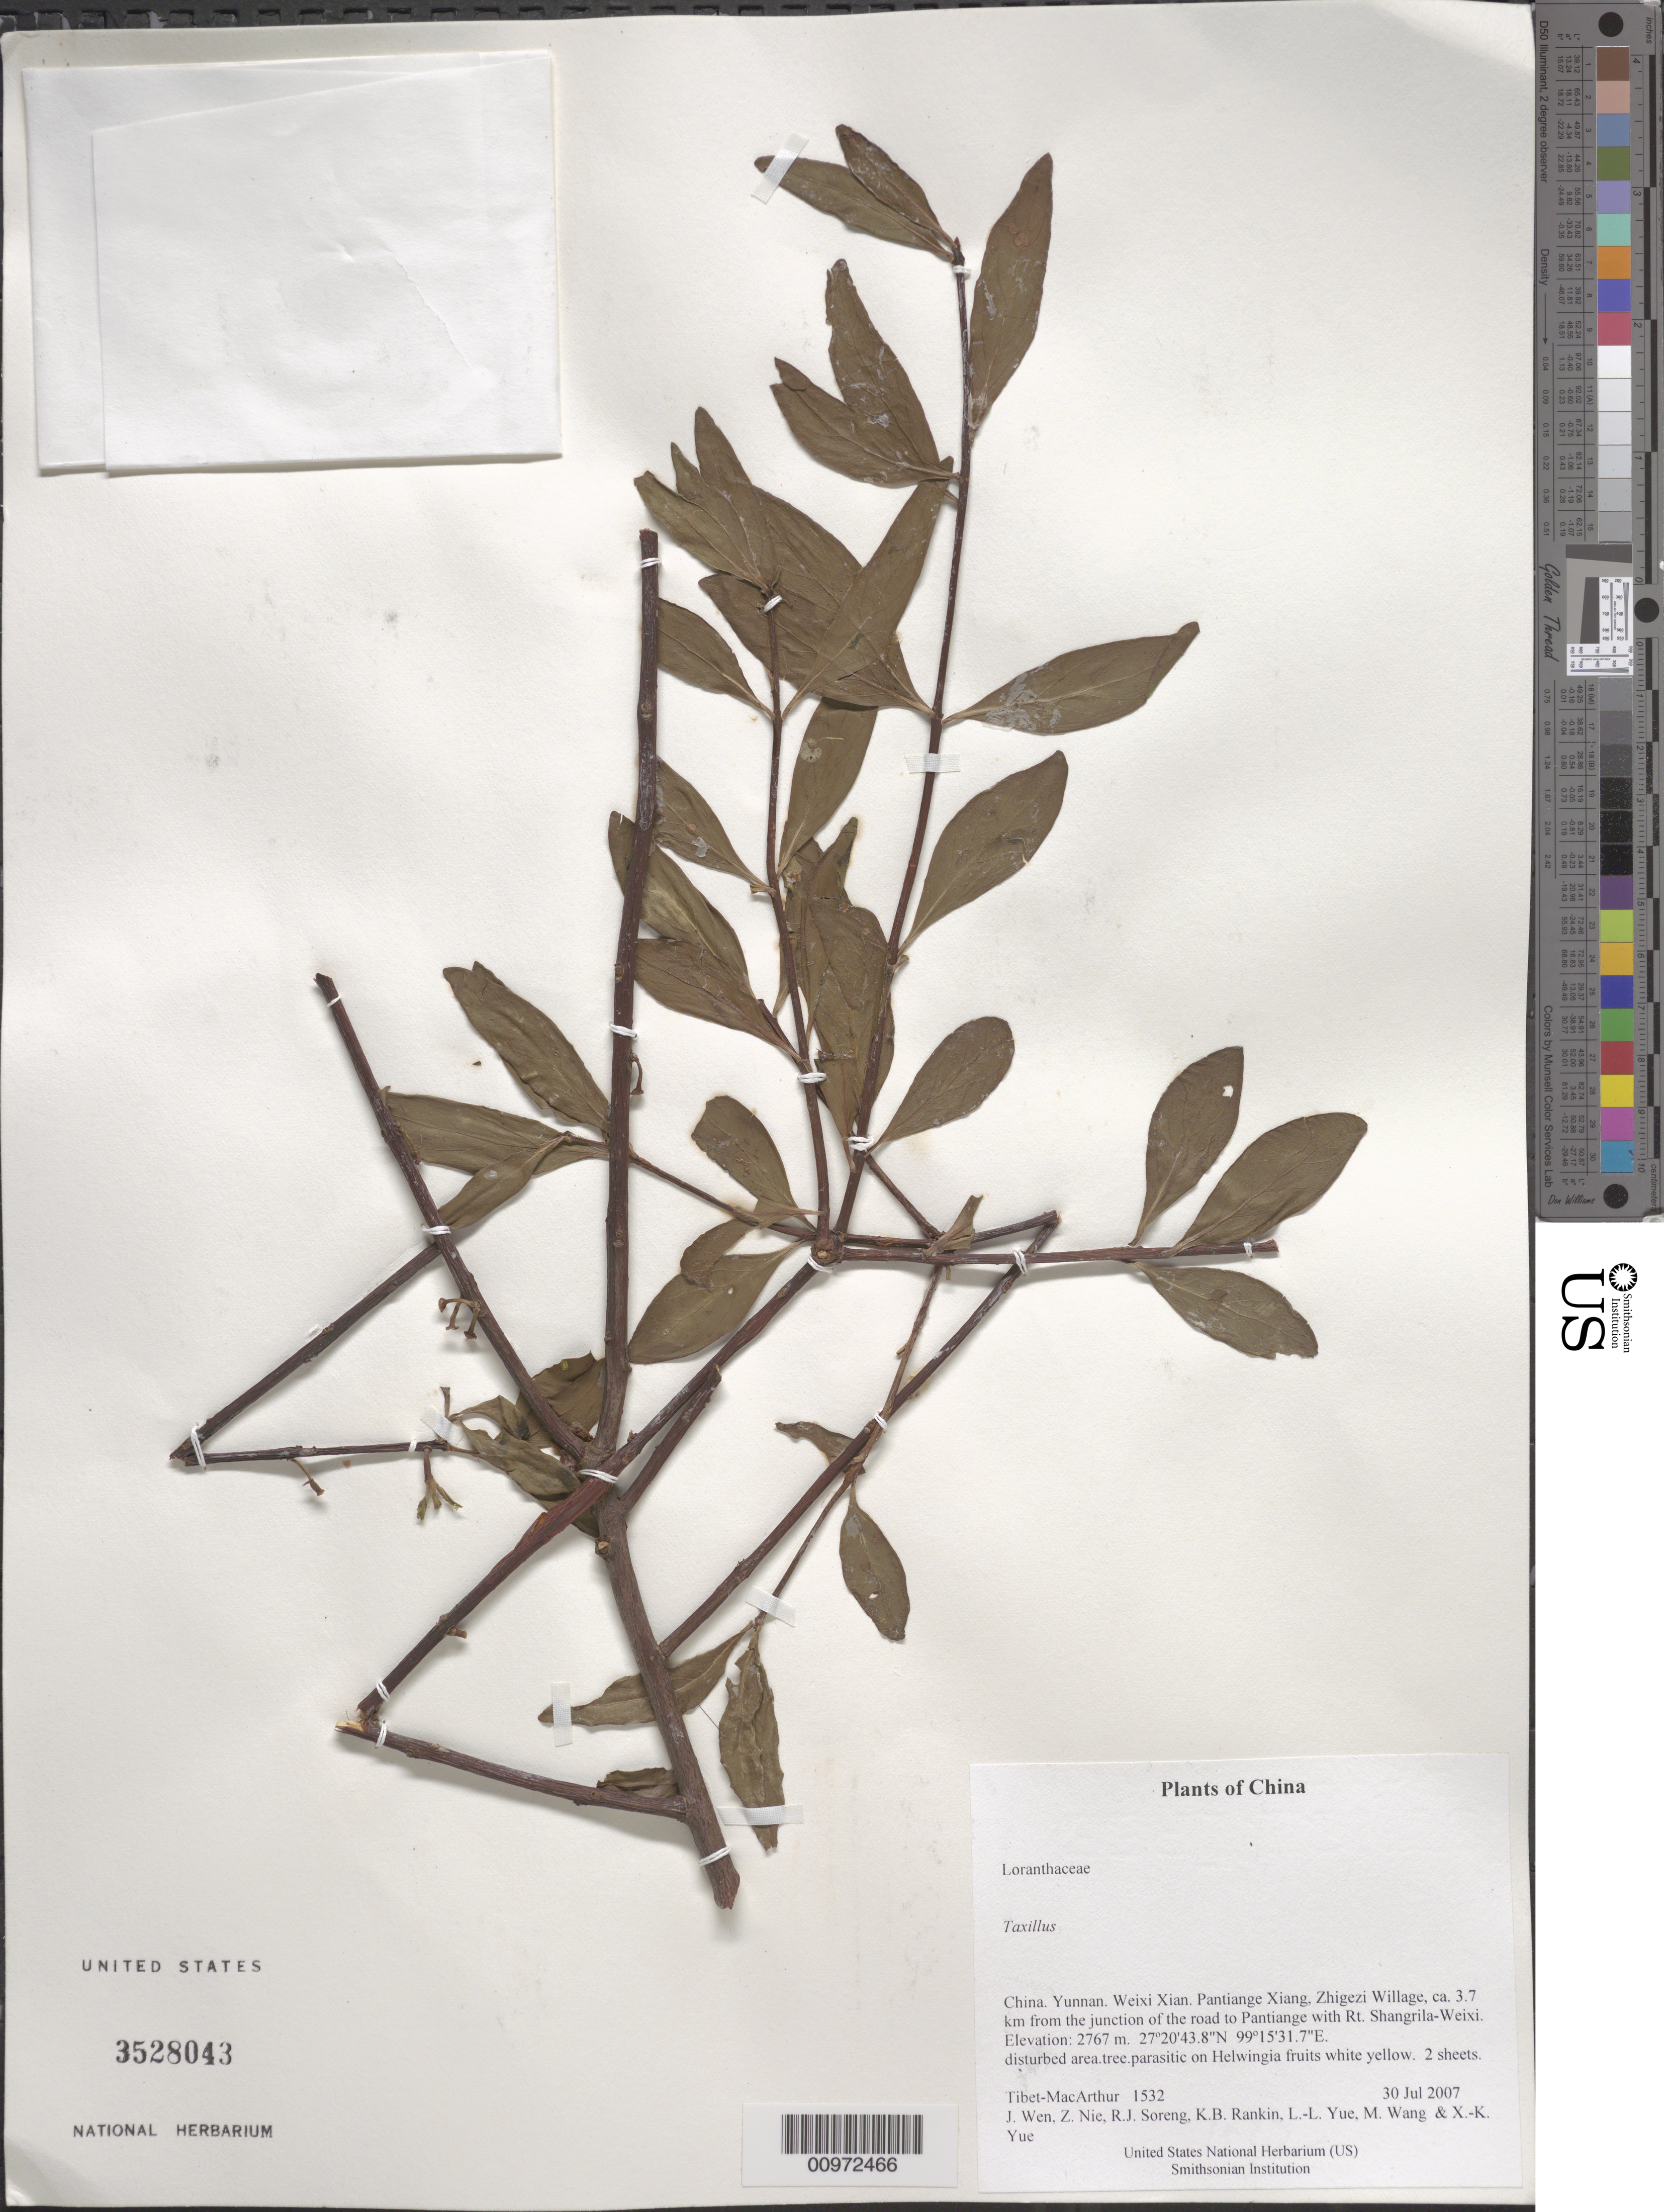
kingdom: Plantae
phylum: Tracheophyta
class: Magnoliopsida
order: Santalales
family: Loranthaceae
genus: Taxillus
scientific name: Taxillus sp.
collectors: Tibet-MacArthur, J. Wen, Z. Nie, R. J. Soreng, K. Rankin, L. Yue, M. Wang & X. Yue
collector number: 1532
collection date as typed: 30 Jul 2007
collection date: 2007-07-30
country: China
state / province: Yunnan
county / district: Weixi Xian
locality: Pantiange Xiang, Zhigezi Willage, ca. 3.7 km from the junction of the road to Pantiange with Rt. Shangrila-Weixi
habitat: disturbed area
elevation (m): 2767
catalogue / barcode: US 3528043